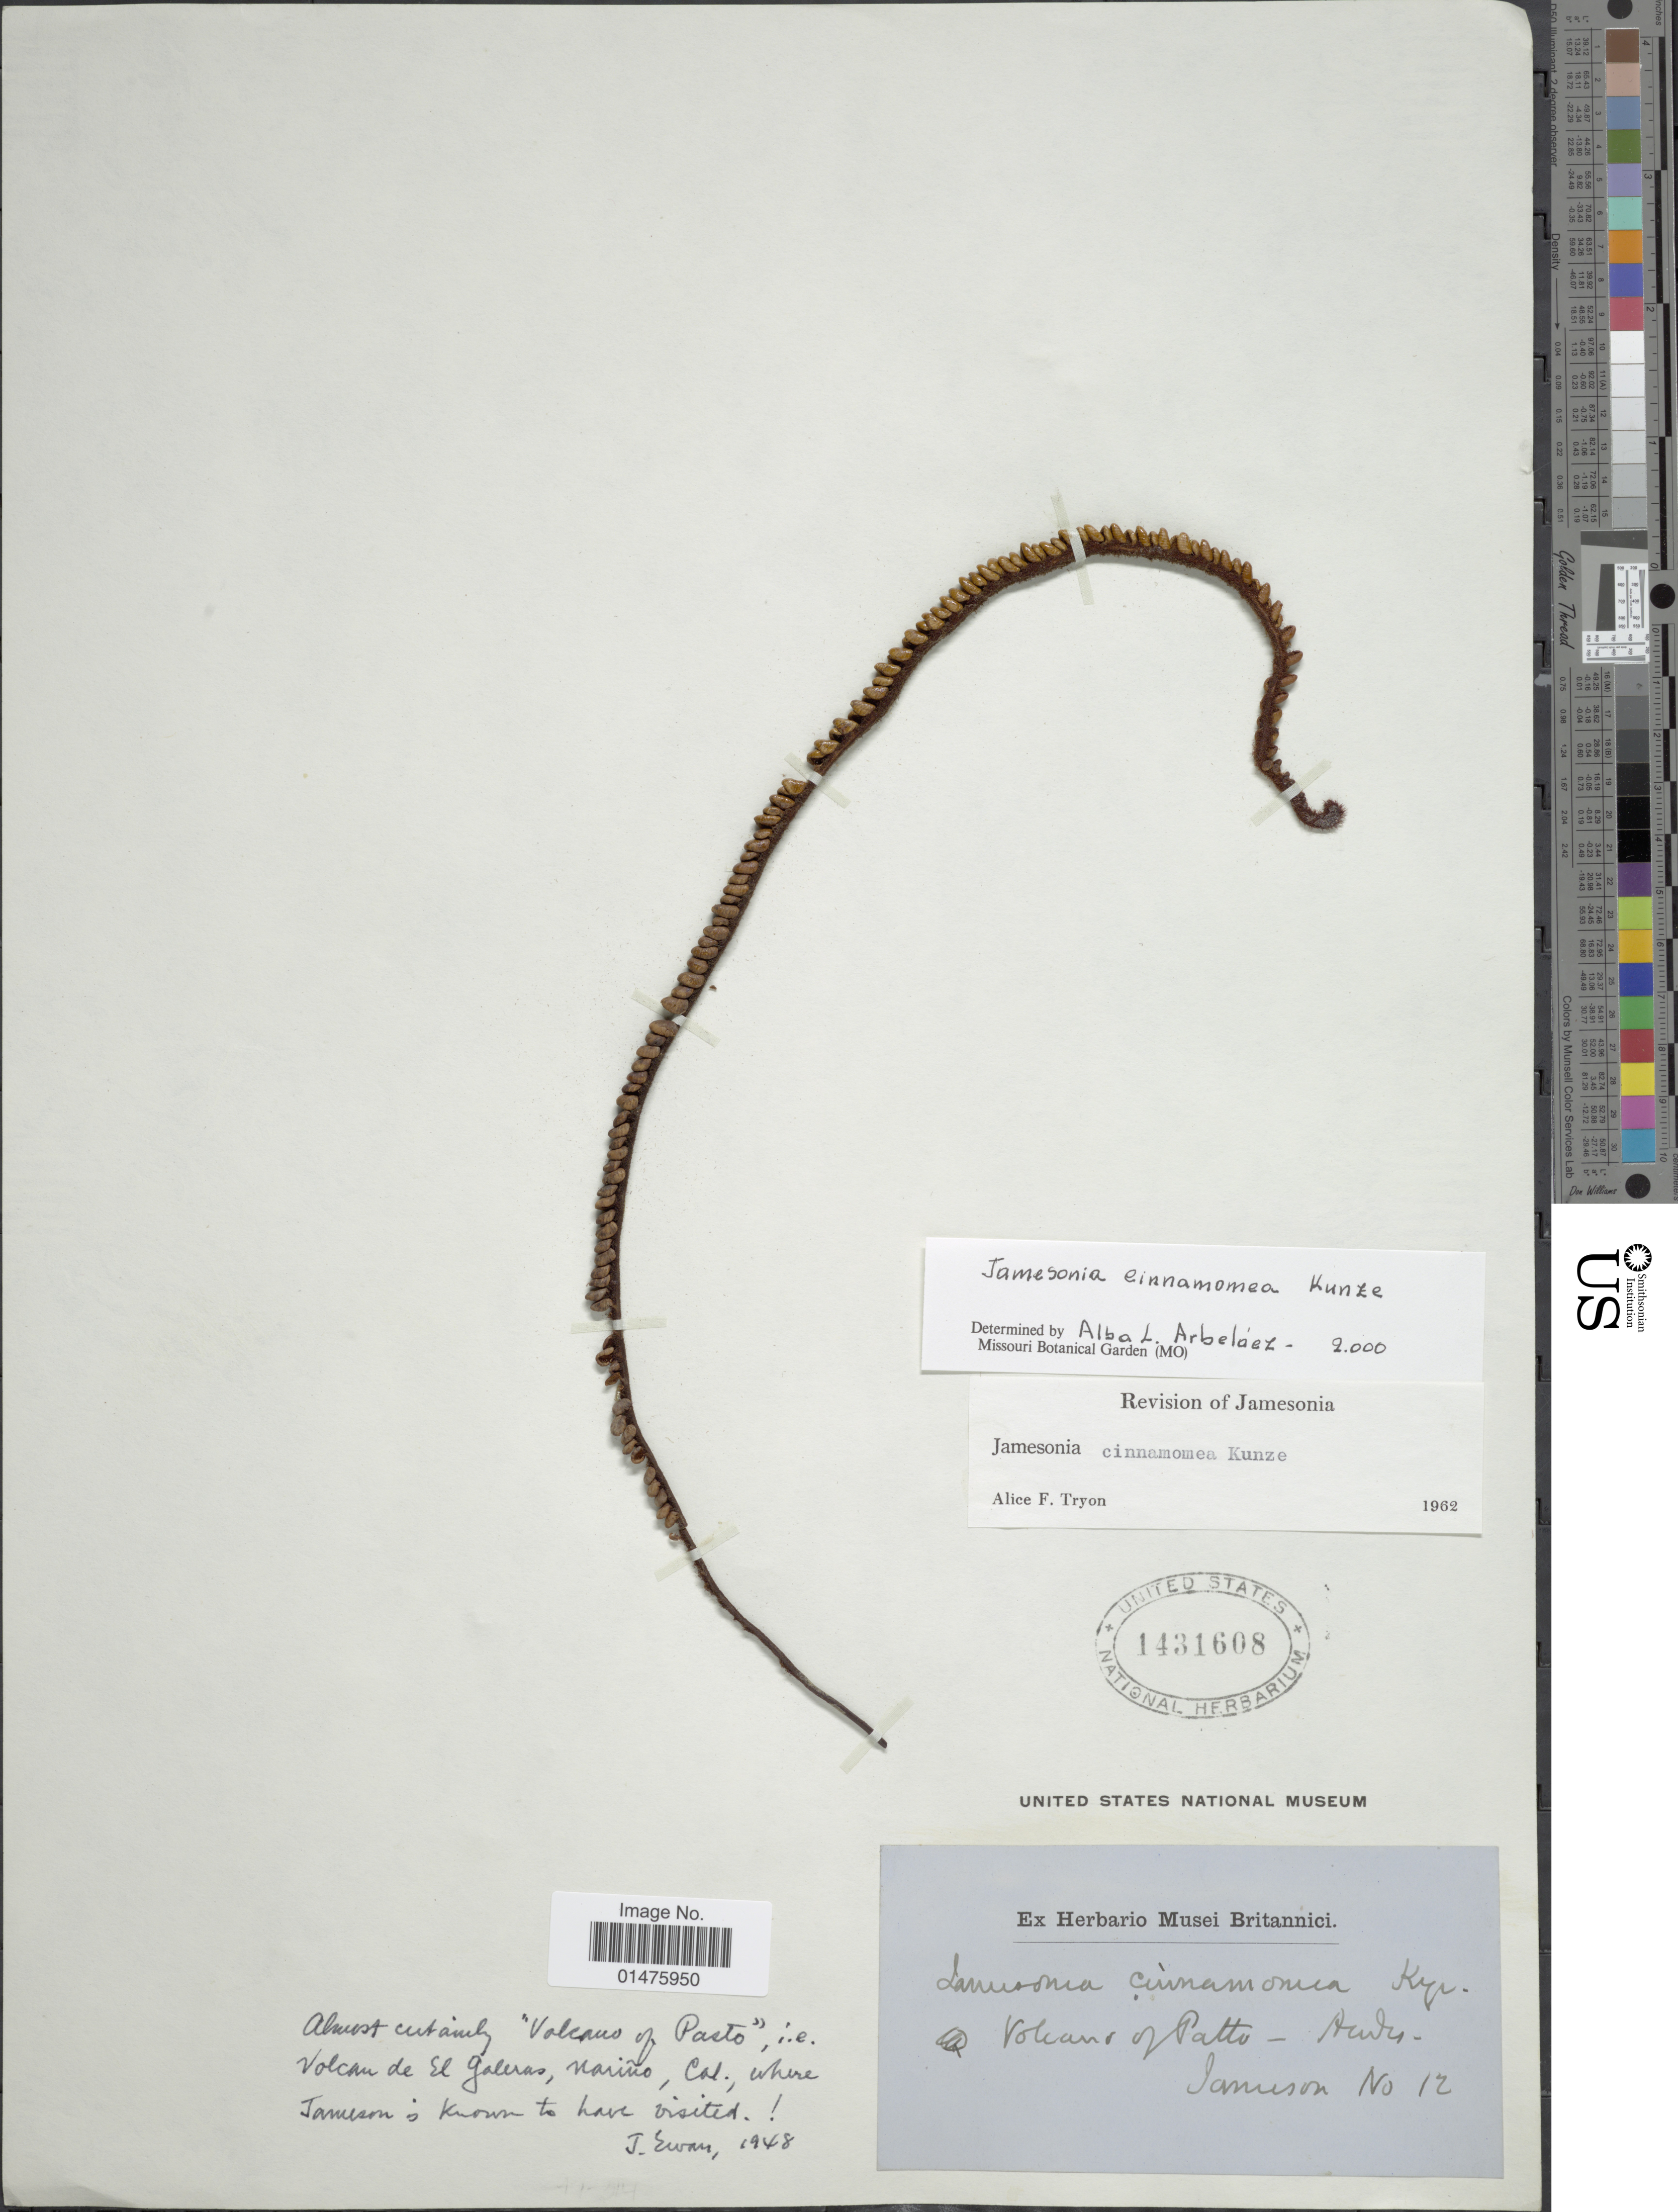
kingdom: Plantae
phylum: Tracheophyta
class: Polypodiopsida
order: Polypodiales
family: Pteridaceae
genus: Jamesonia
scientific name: Jamesonia cinnamomea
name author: Kunze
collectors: -- Jameson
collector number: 12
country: Colombia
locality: Volcano of Pasto - Andes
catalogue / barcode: US 1431608